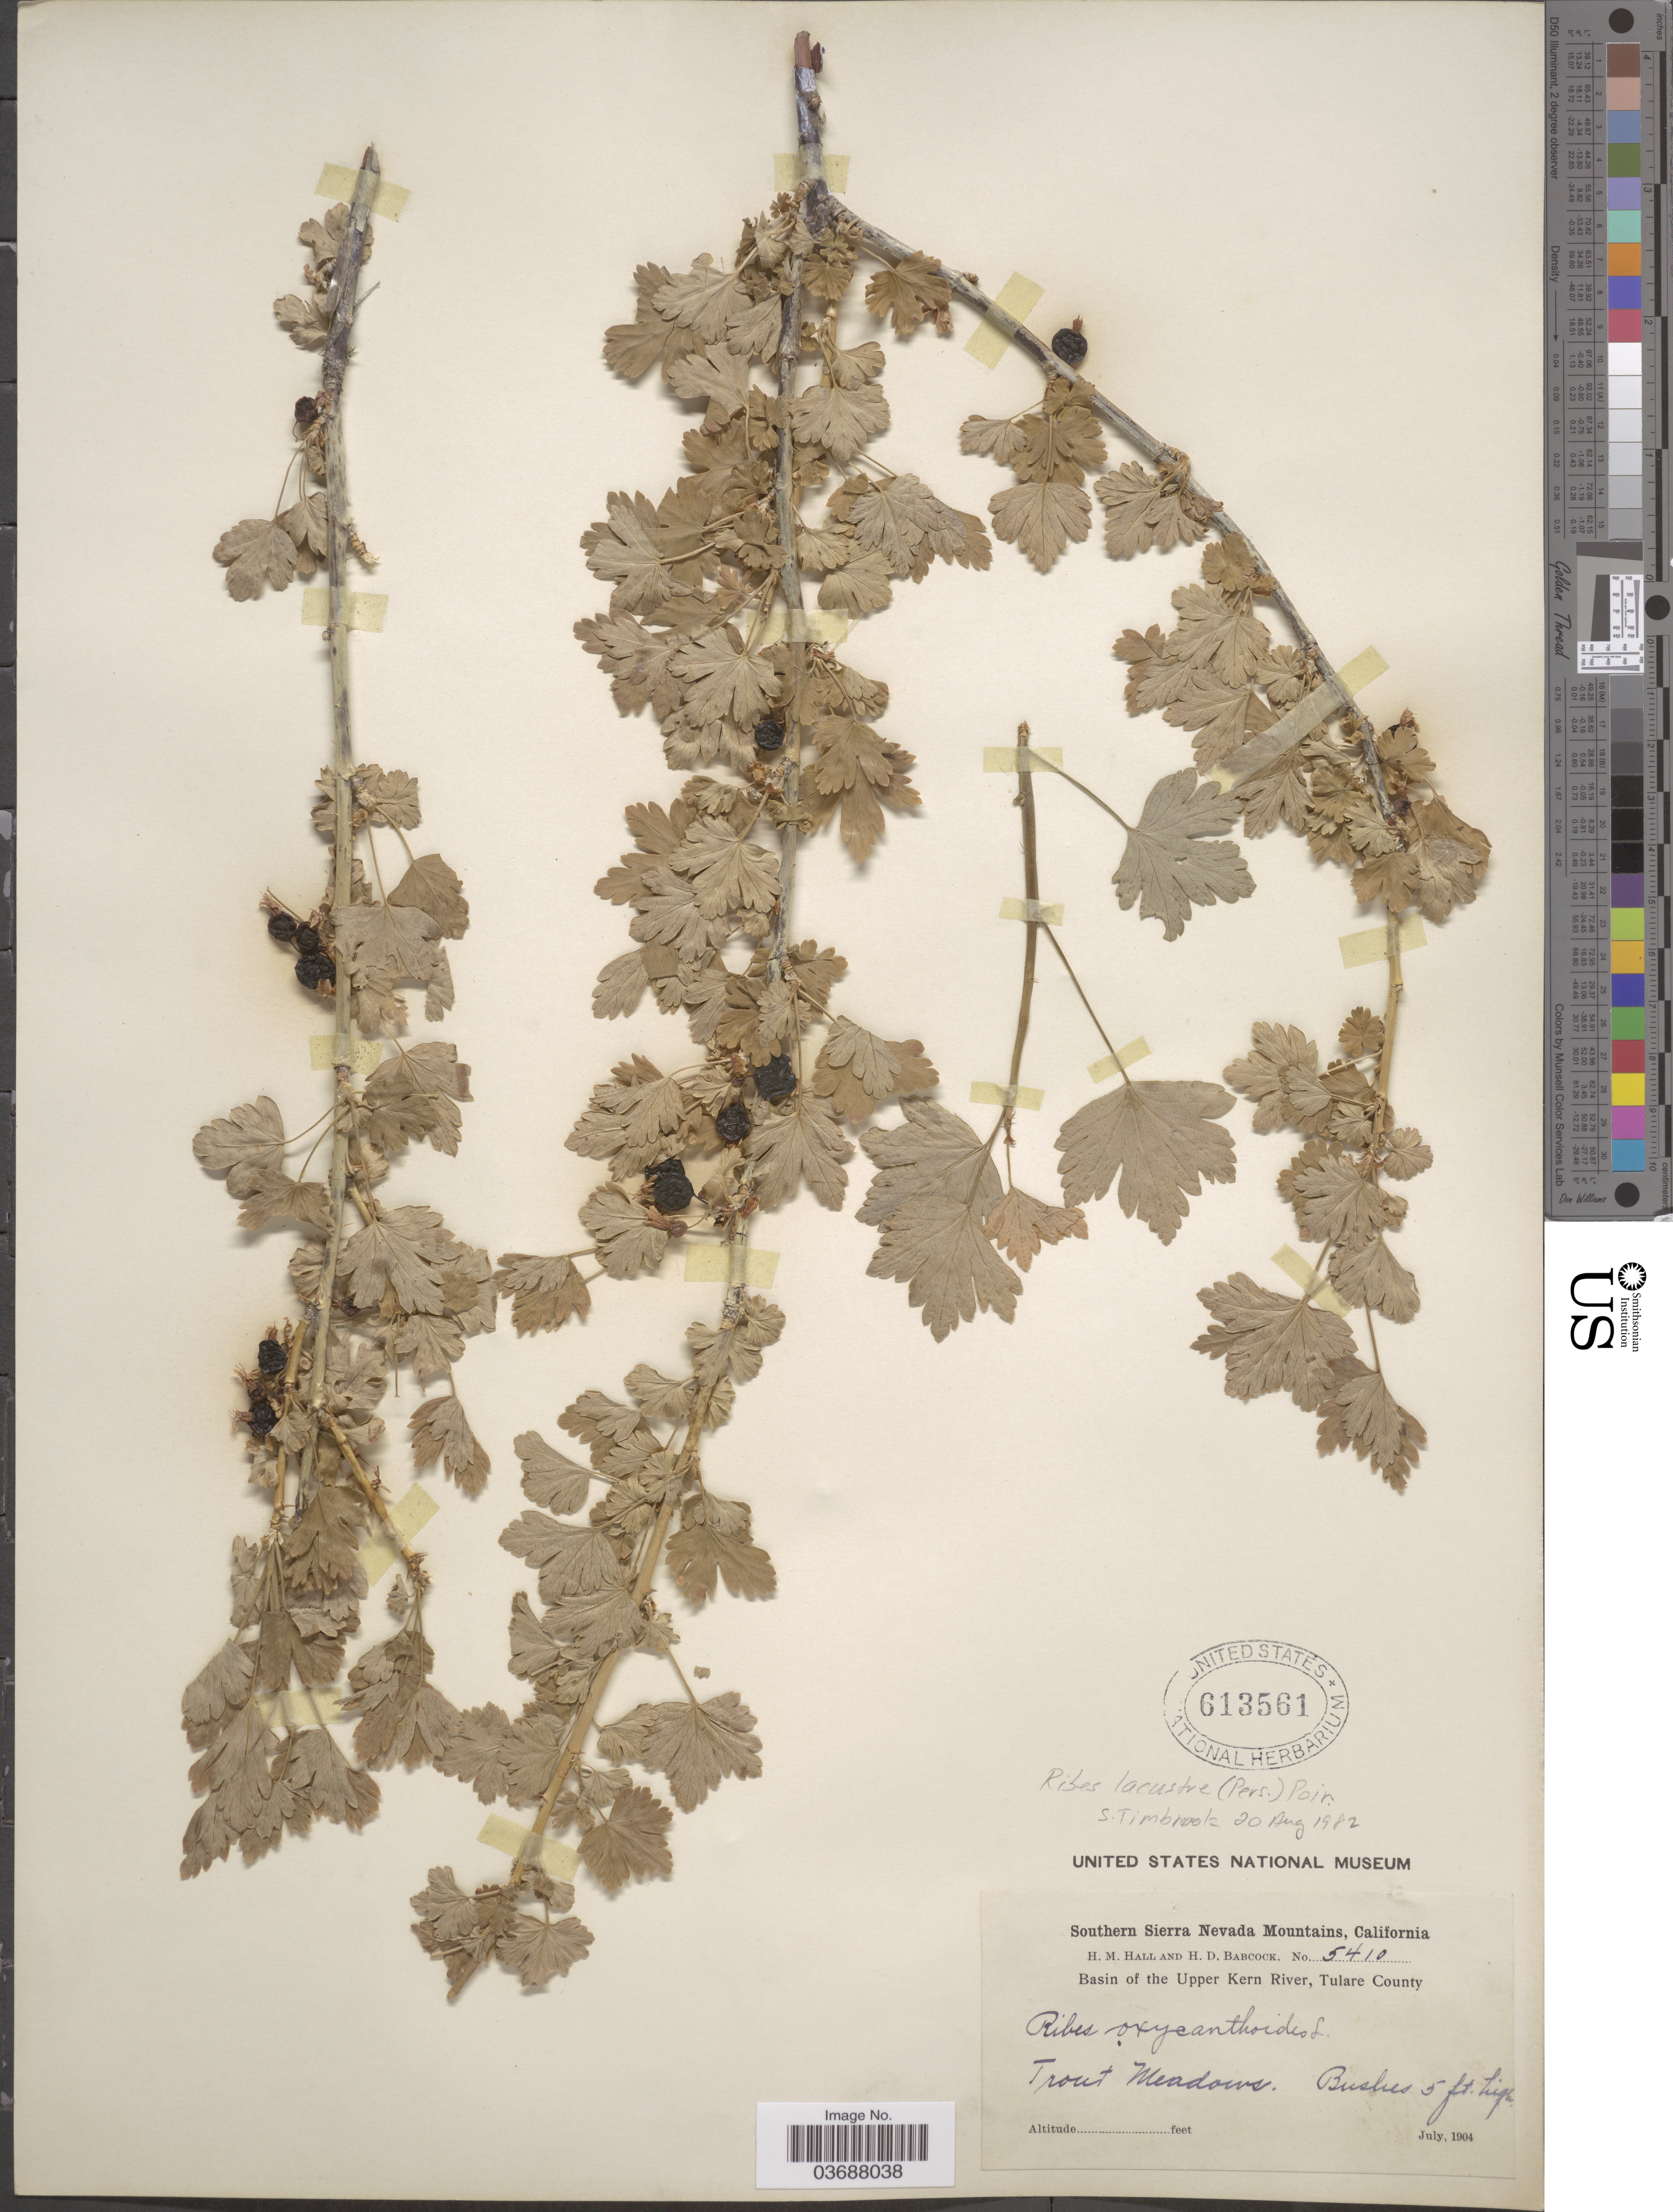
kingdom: Plantae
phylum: Tracheophyta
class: Magnoliopsida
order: Saxifragales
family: Grossulariaceae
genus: Ribes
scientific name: Ribes lacustre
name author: (Pers.) Poir.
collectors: H. M. Hall & H. Babcock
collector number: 5410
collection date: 1904-07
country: United States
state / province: California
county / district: Tulare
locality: Southern Sierra Nevada Mountains. Basin of the Upper Kern River, Tulare County. Trout Meadows.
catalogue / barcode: US 613561